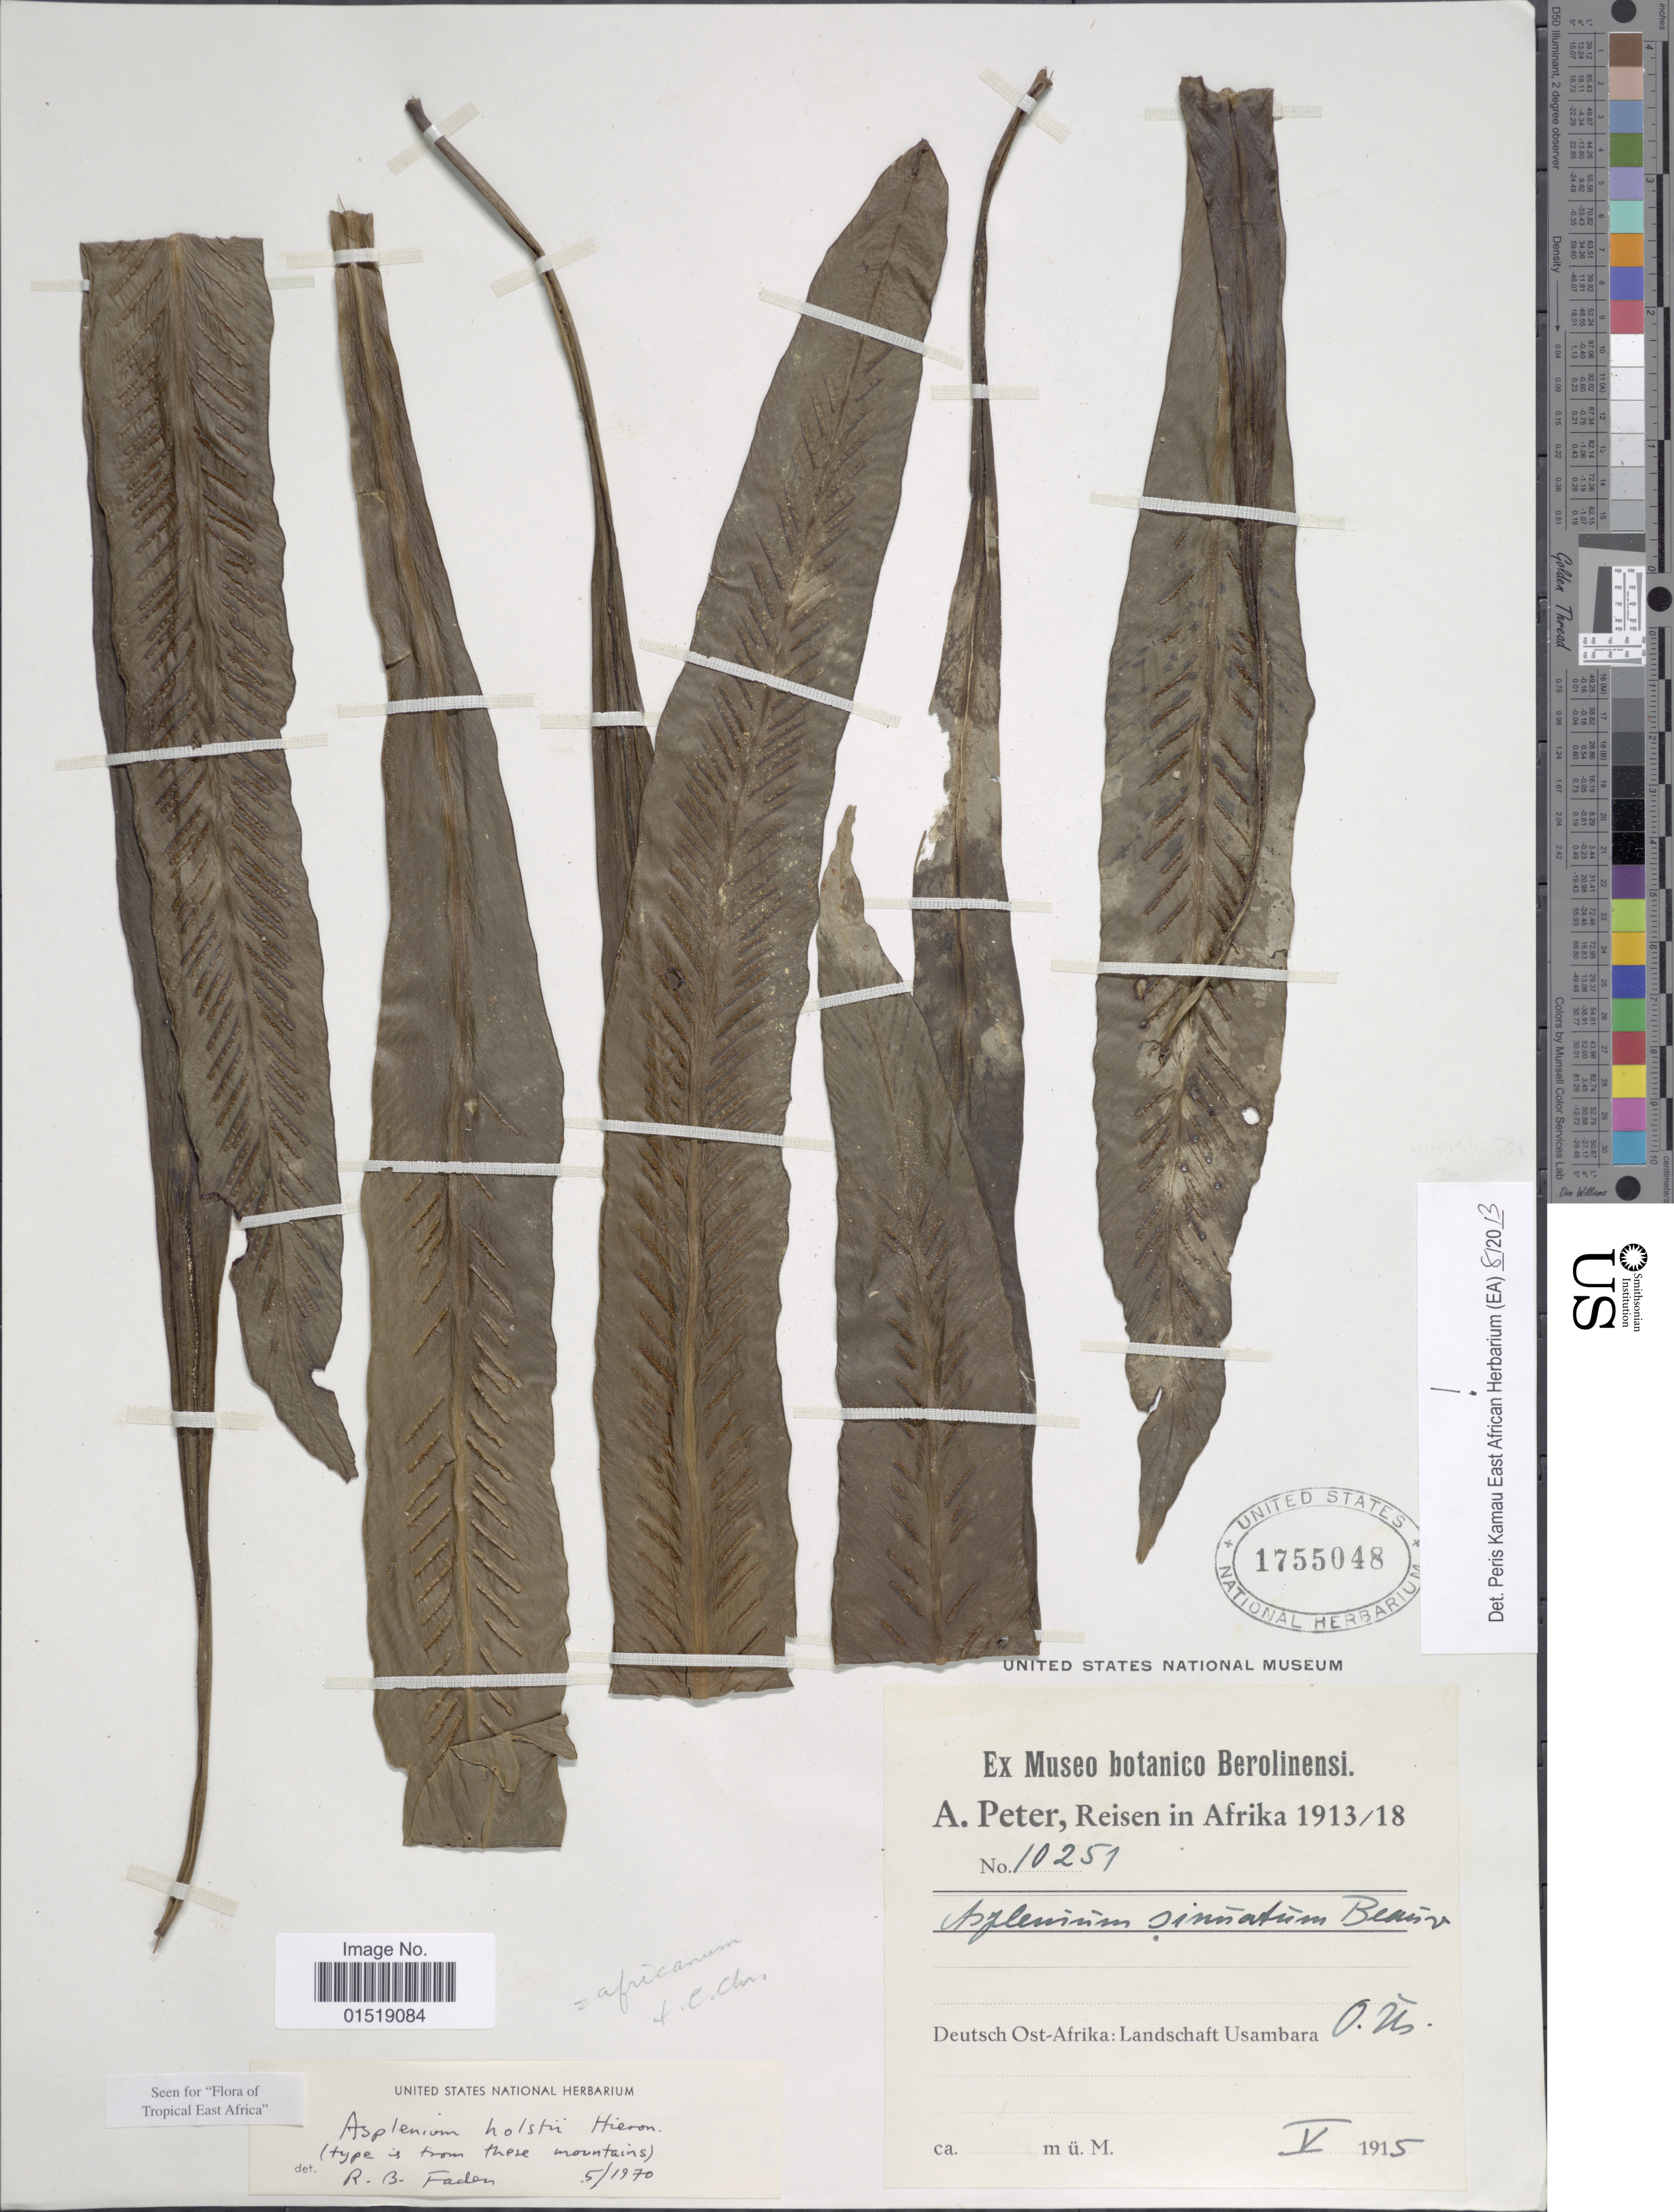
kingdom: Plantae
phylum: Tracheophyta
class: Polypodiopsida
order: Polypodiales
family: Aspleniaceae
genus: Asplenium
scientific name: Asplenium holstii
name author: Hieron.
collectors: A. Peter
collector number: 10251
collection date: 1915-05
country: Tanzania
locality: Deutsch Ost-Afrika: Landschaft Usambara, O. Ns.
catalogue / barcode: US 1755048